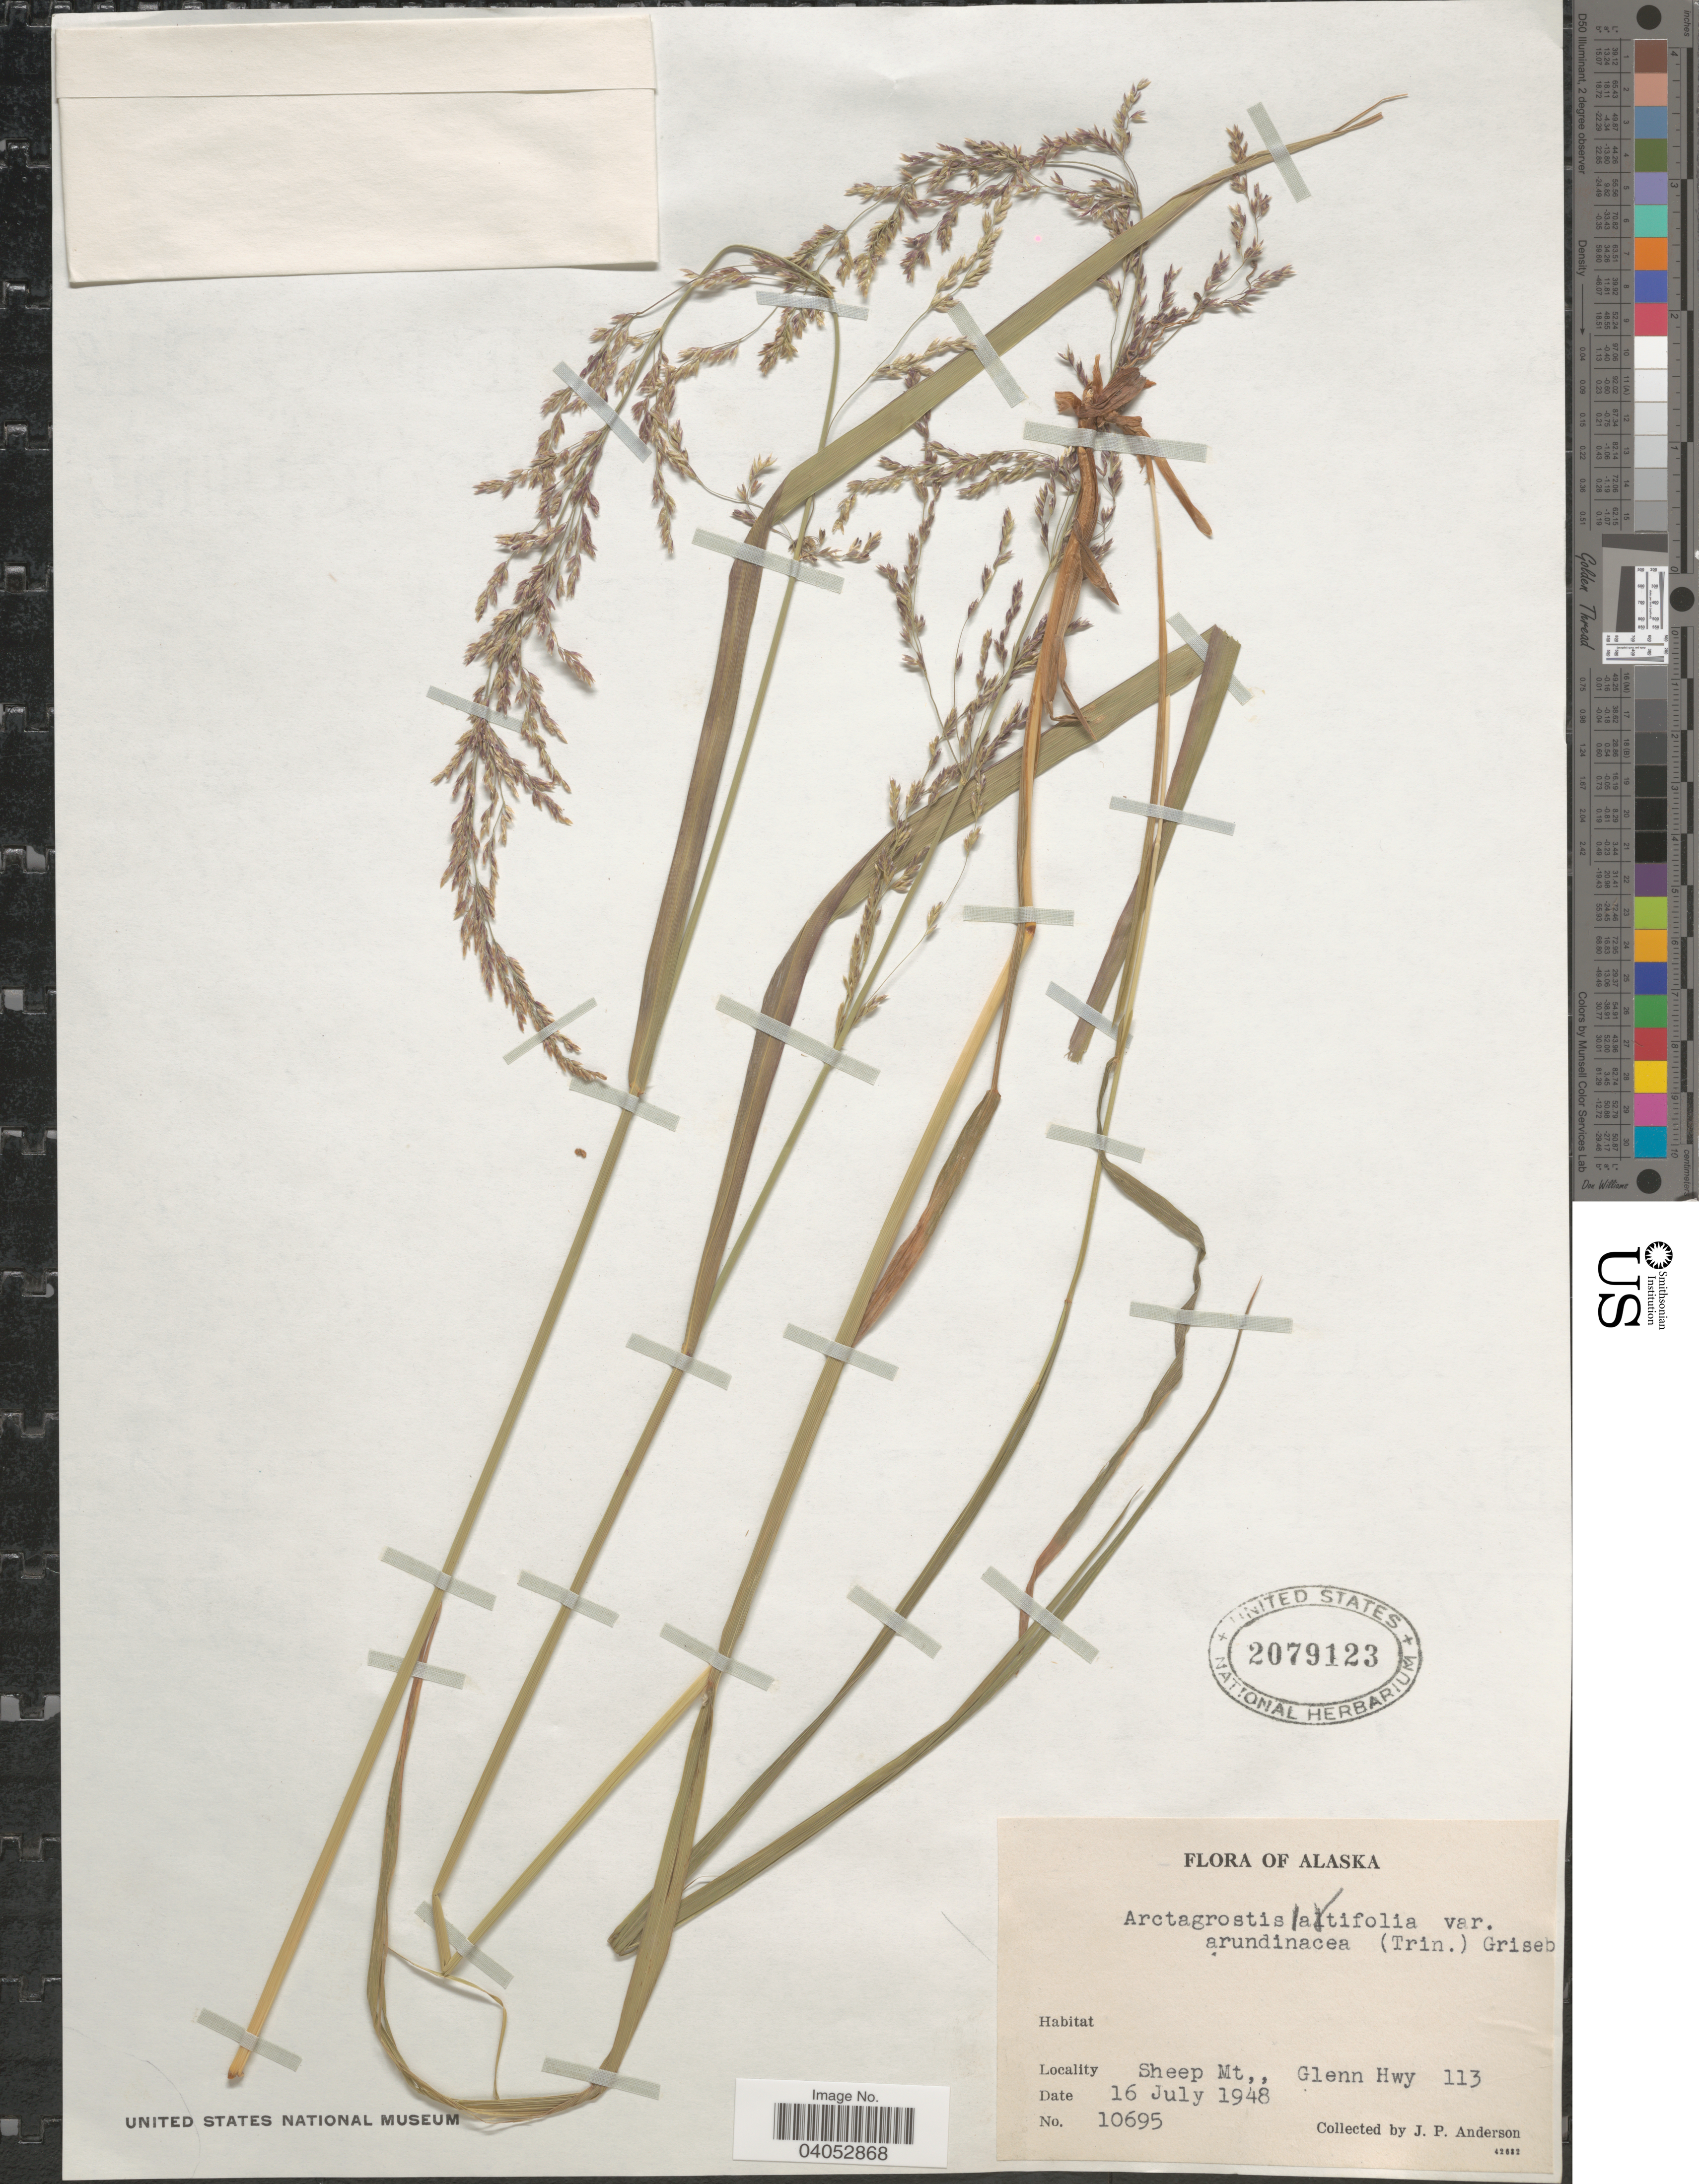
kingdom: Plantae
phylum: Tracheophyta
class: Liliopsida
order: Poales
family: Poaceae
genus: Arctagrostis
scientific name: Arctagrostis latifolia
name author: (R. Br.) Griseb.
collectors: J. P. Anderson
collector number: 10695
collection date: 1948-07-16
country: United States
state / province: Alaska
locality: Sheep Mt, Glenn Hwy 113.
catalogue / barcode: US 2079123